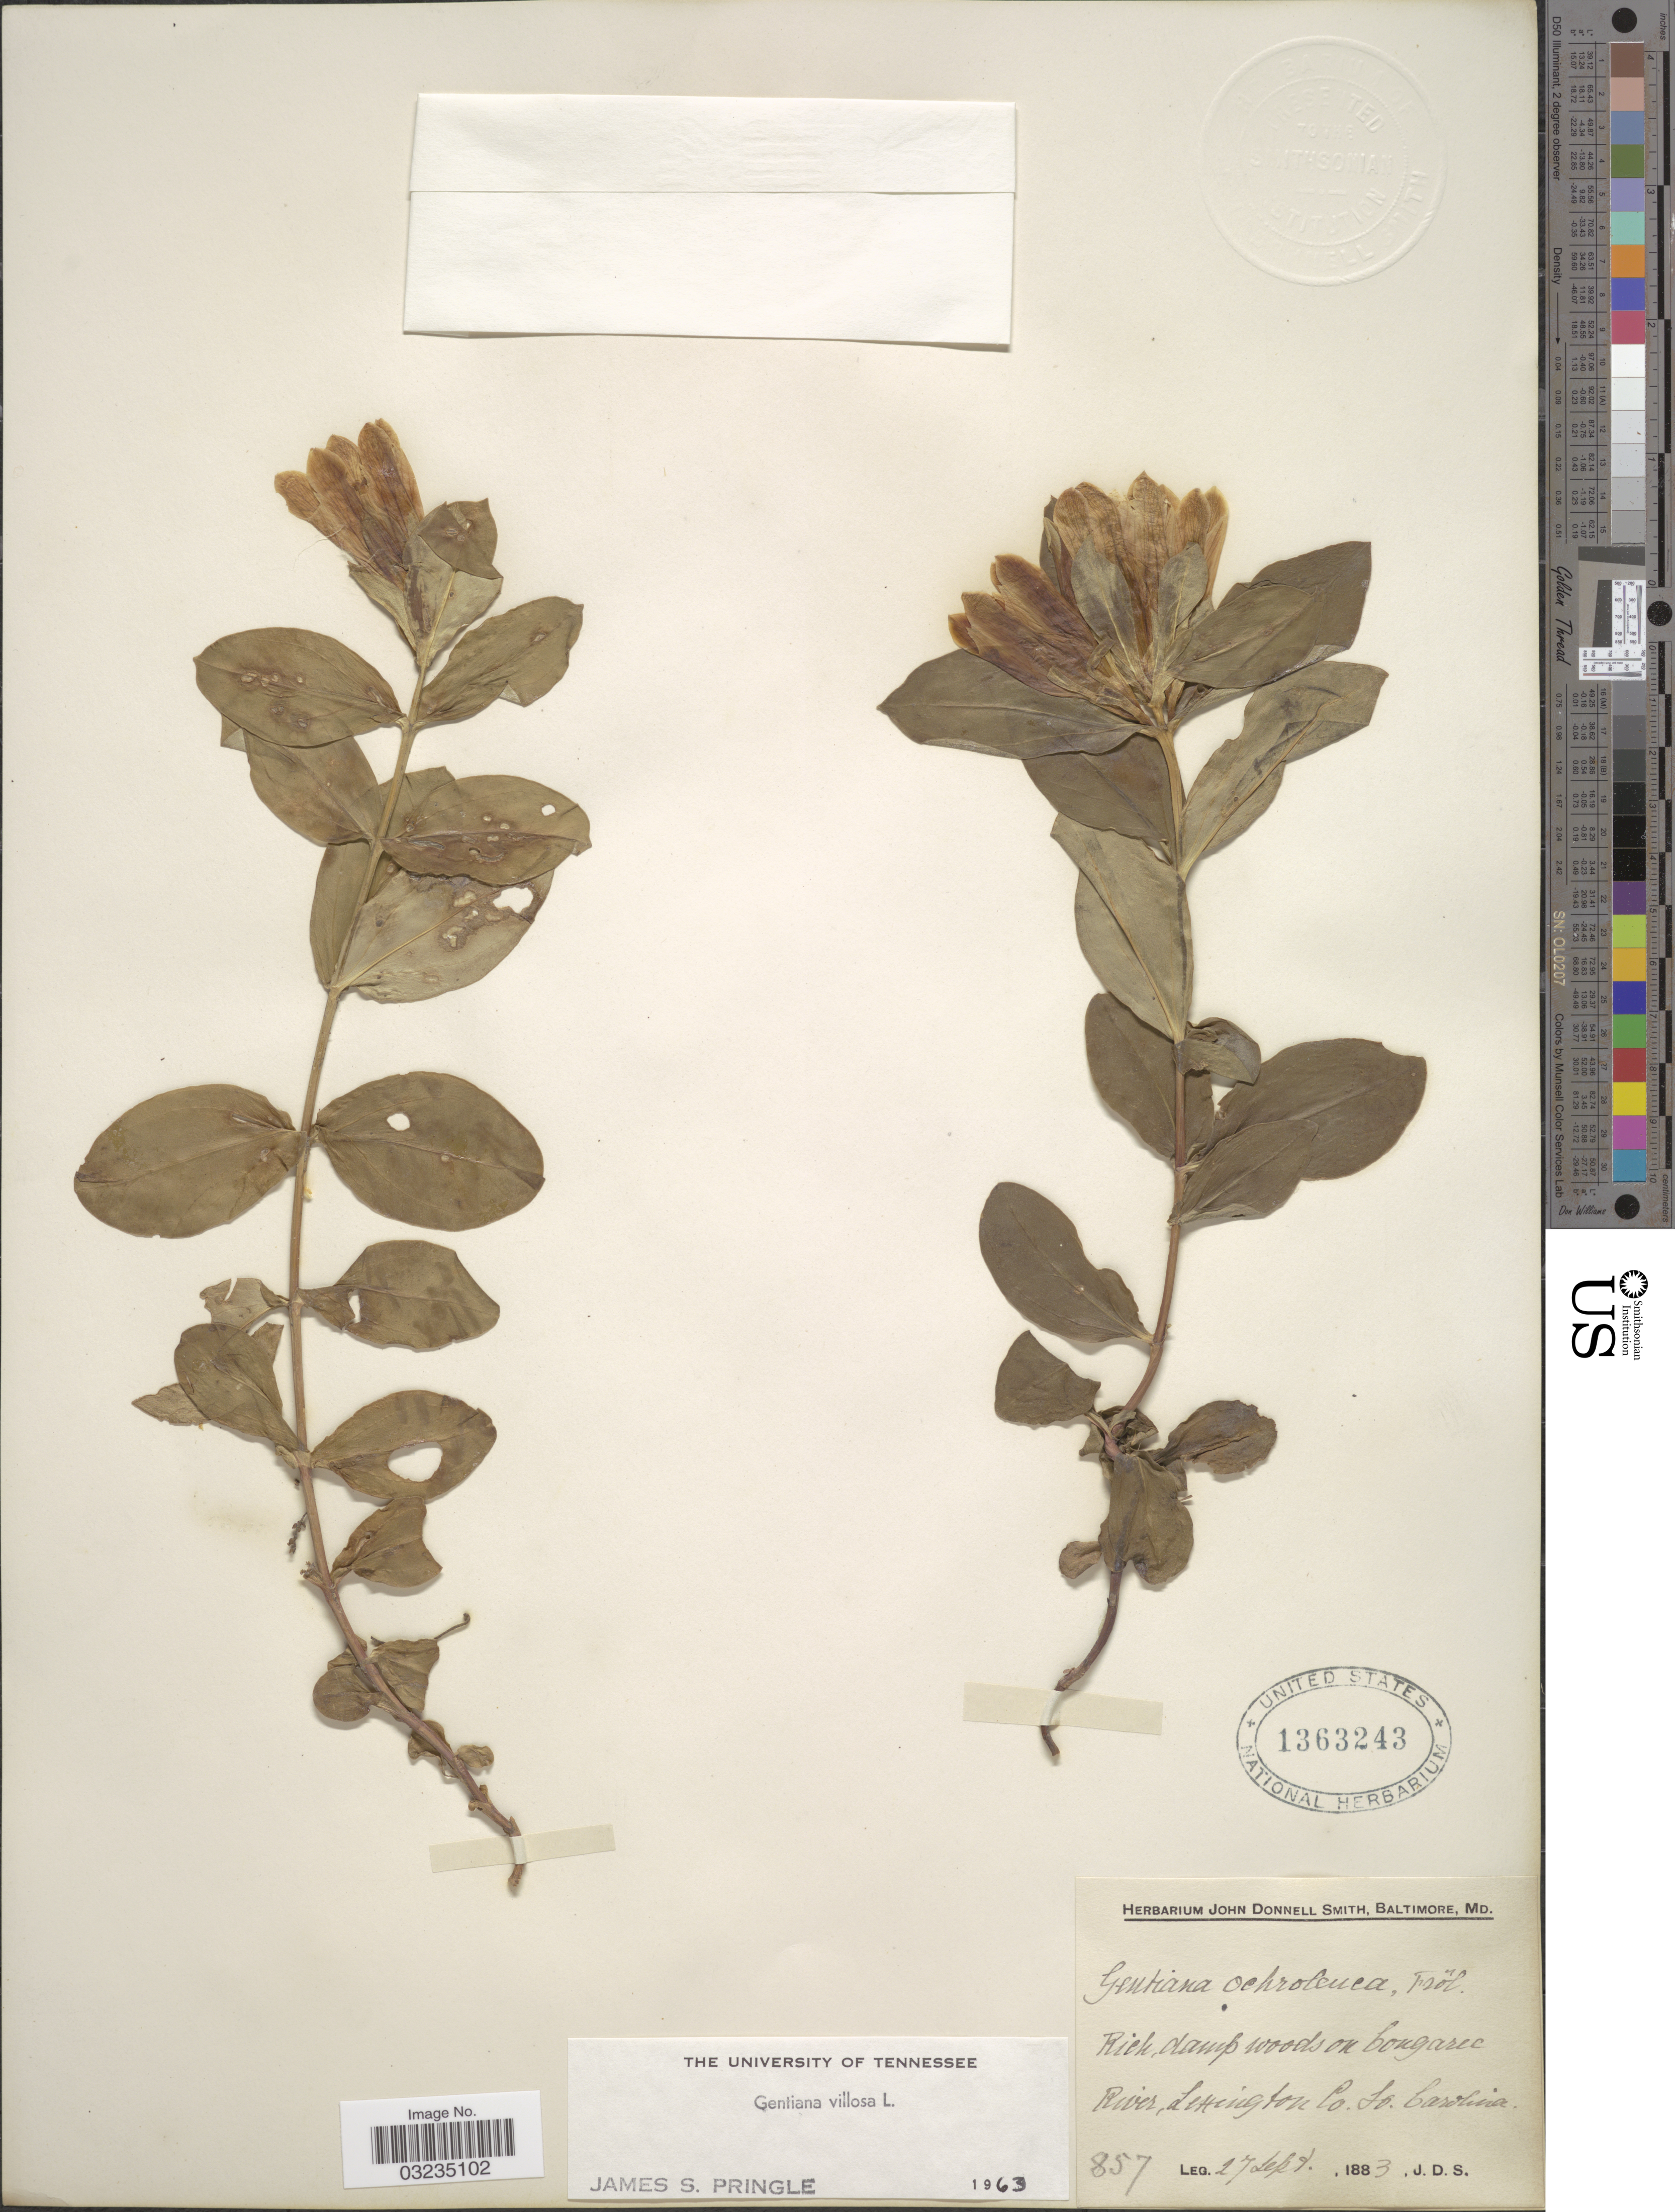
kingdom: Plantae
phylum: Tracheophyta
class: Magnoliopsida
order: Gentianales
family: Gentianaceae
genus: Gentiana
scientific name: Gentiana villosa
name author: L.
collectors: J. Donnell Smith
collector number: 857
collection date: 1883-09-27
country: United States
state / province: South Carolina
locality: On Congeree River, Lexington Co. So. Carolina.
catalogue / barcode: US 1363243